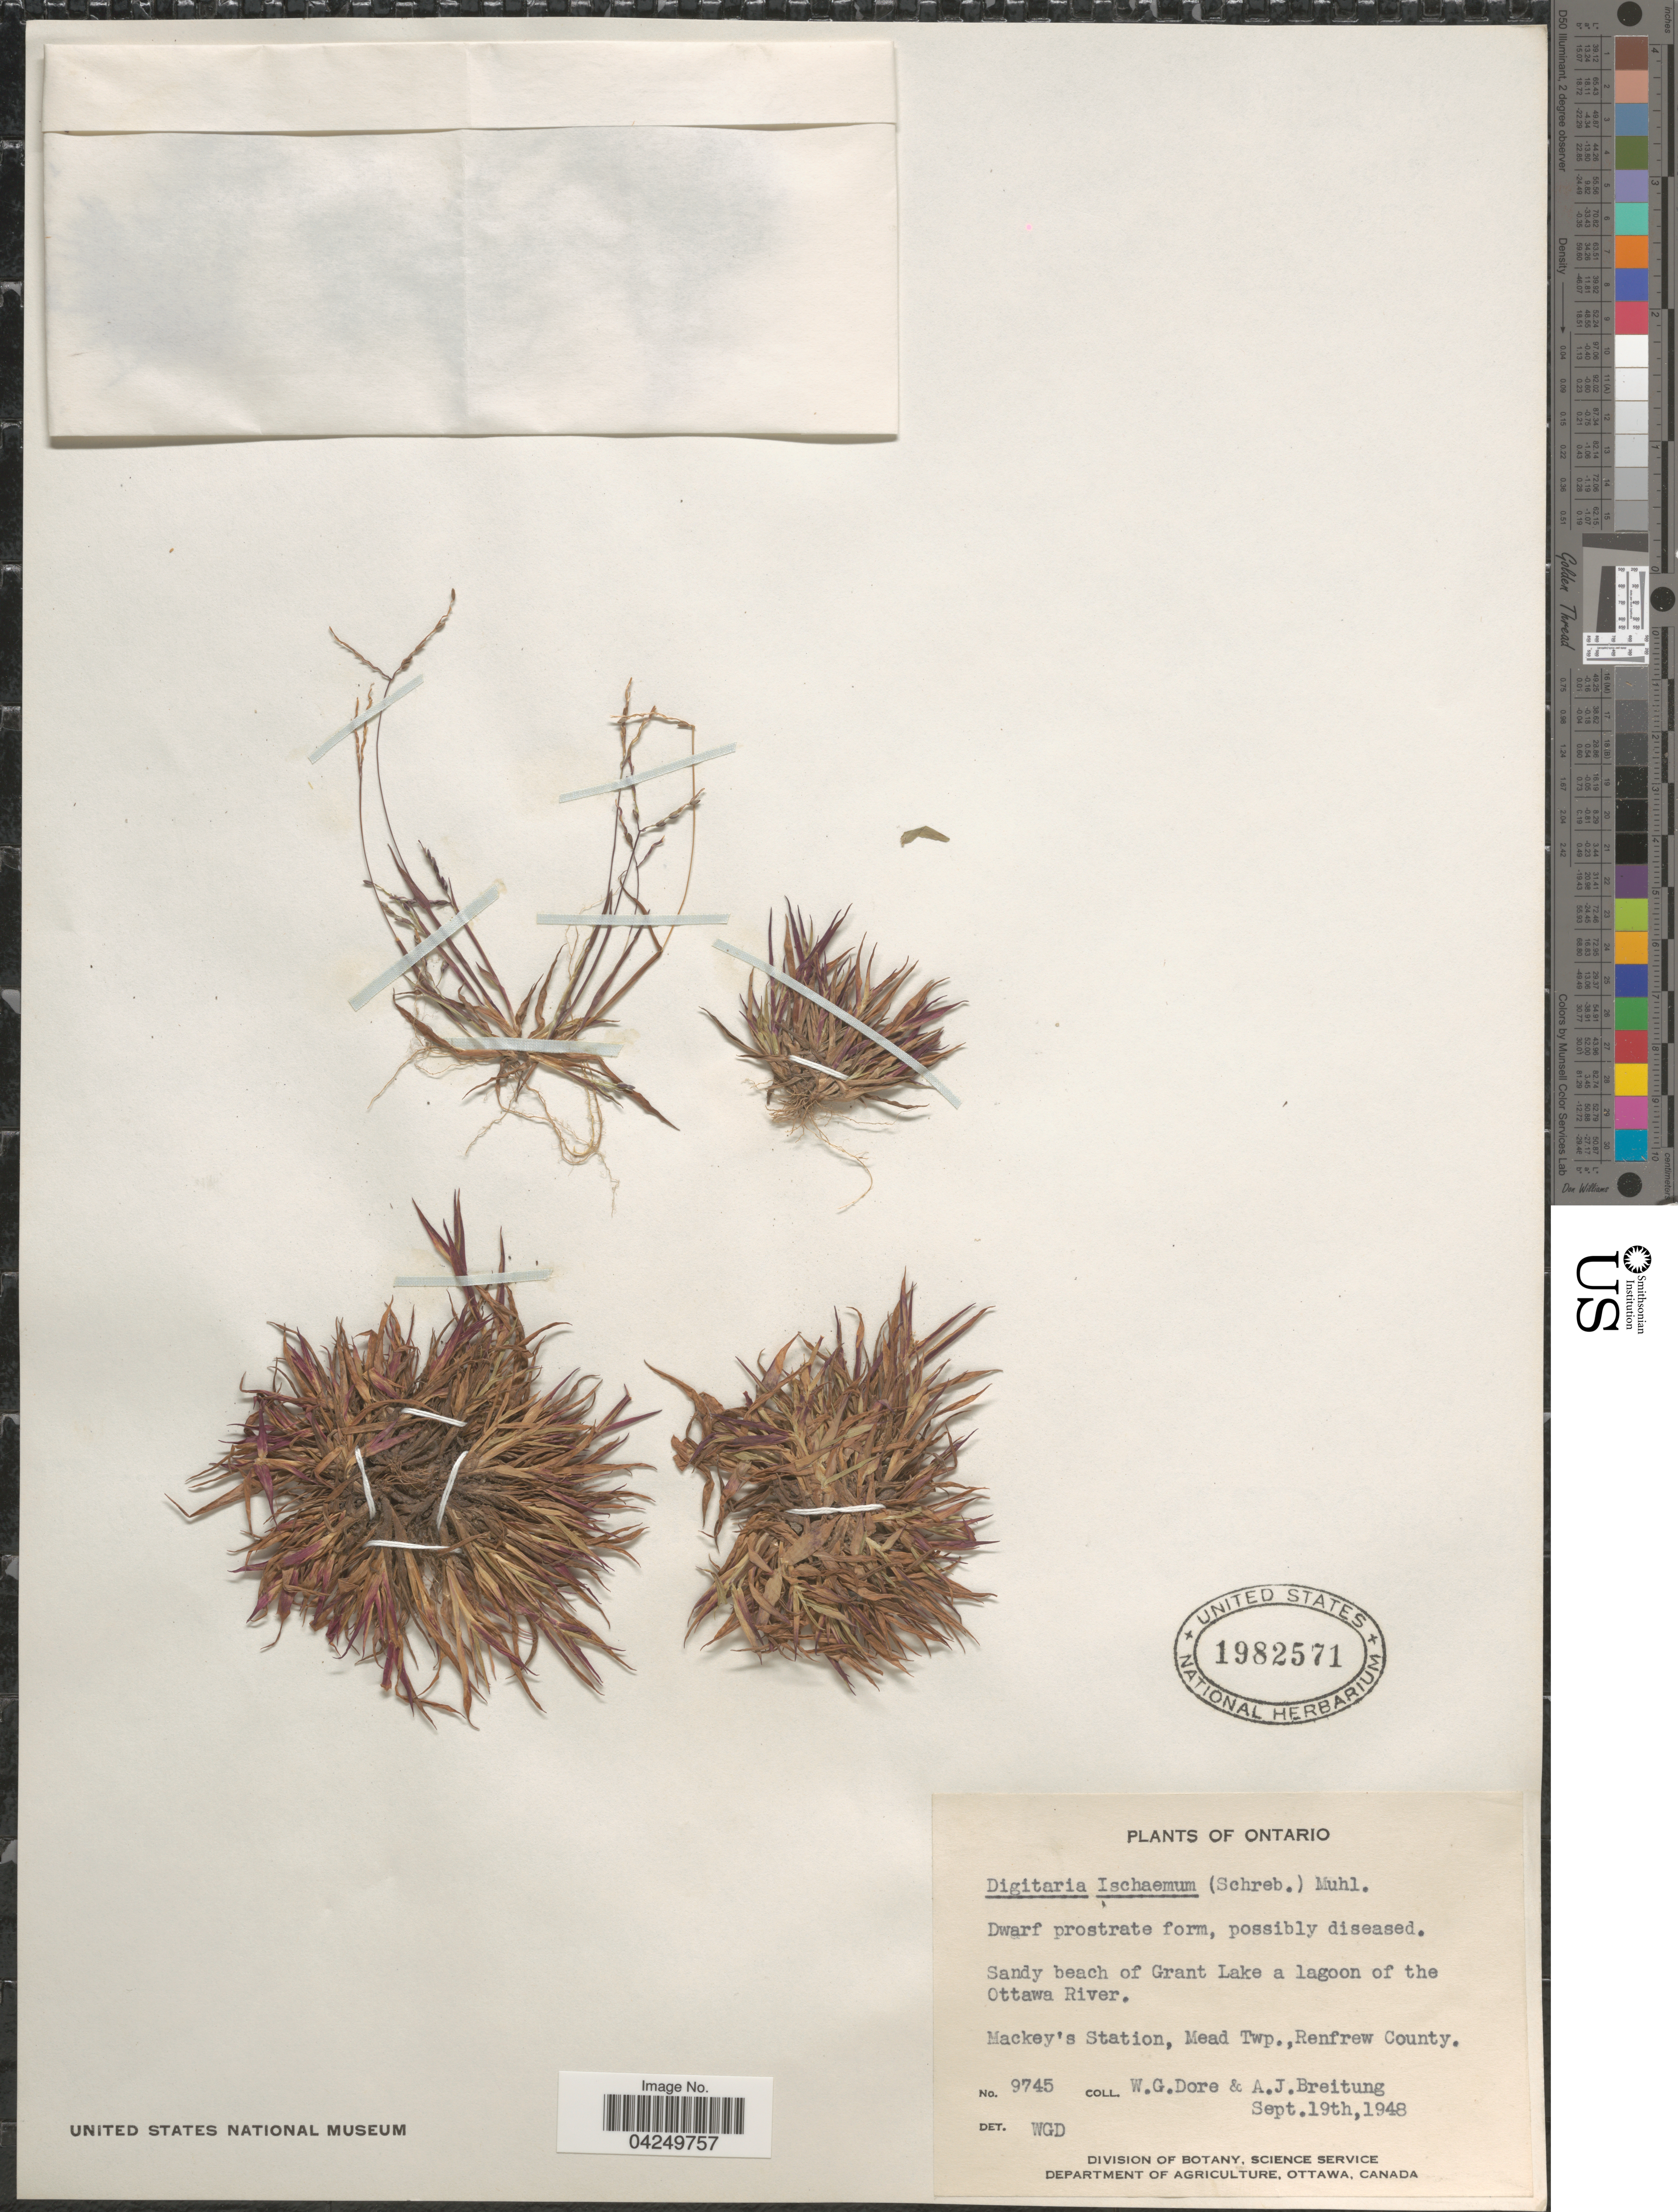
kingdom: Plantae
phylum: Tracheophyta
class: Liliopsida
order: Poales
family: Poaceae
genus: Digitaria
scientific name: Digitaria ischaemum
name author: (Schreber) Schreber ex Muhl.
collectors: W. Dore & A. Breitung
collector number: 9745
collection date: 1948-09-19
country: Canada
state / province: Ontario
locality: Sandy beach of Grant Lake a lagoon of the Ottawa River. Mackey's Station, Mead Twp., Renfrew County.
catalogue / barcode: US 1982571